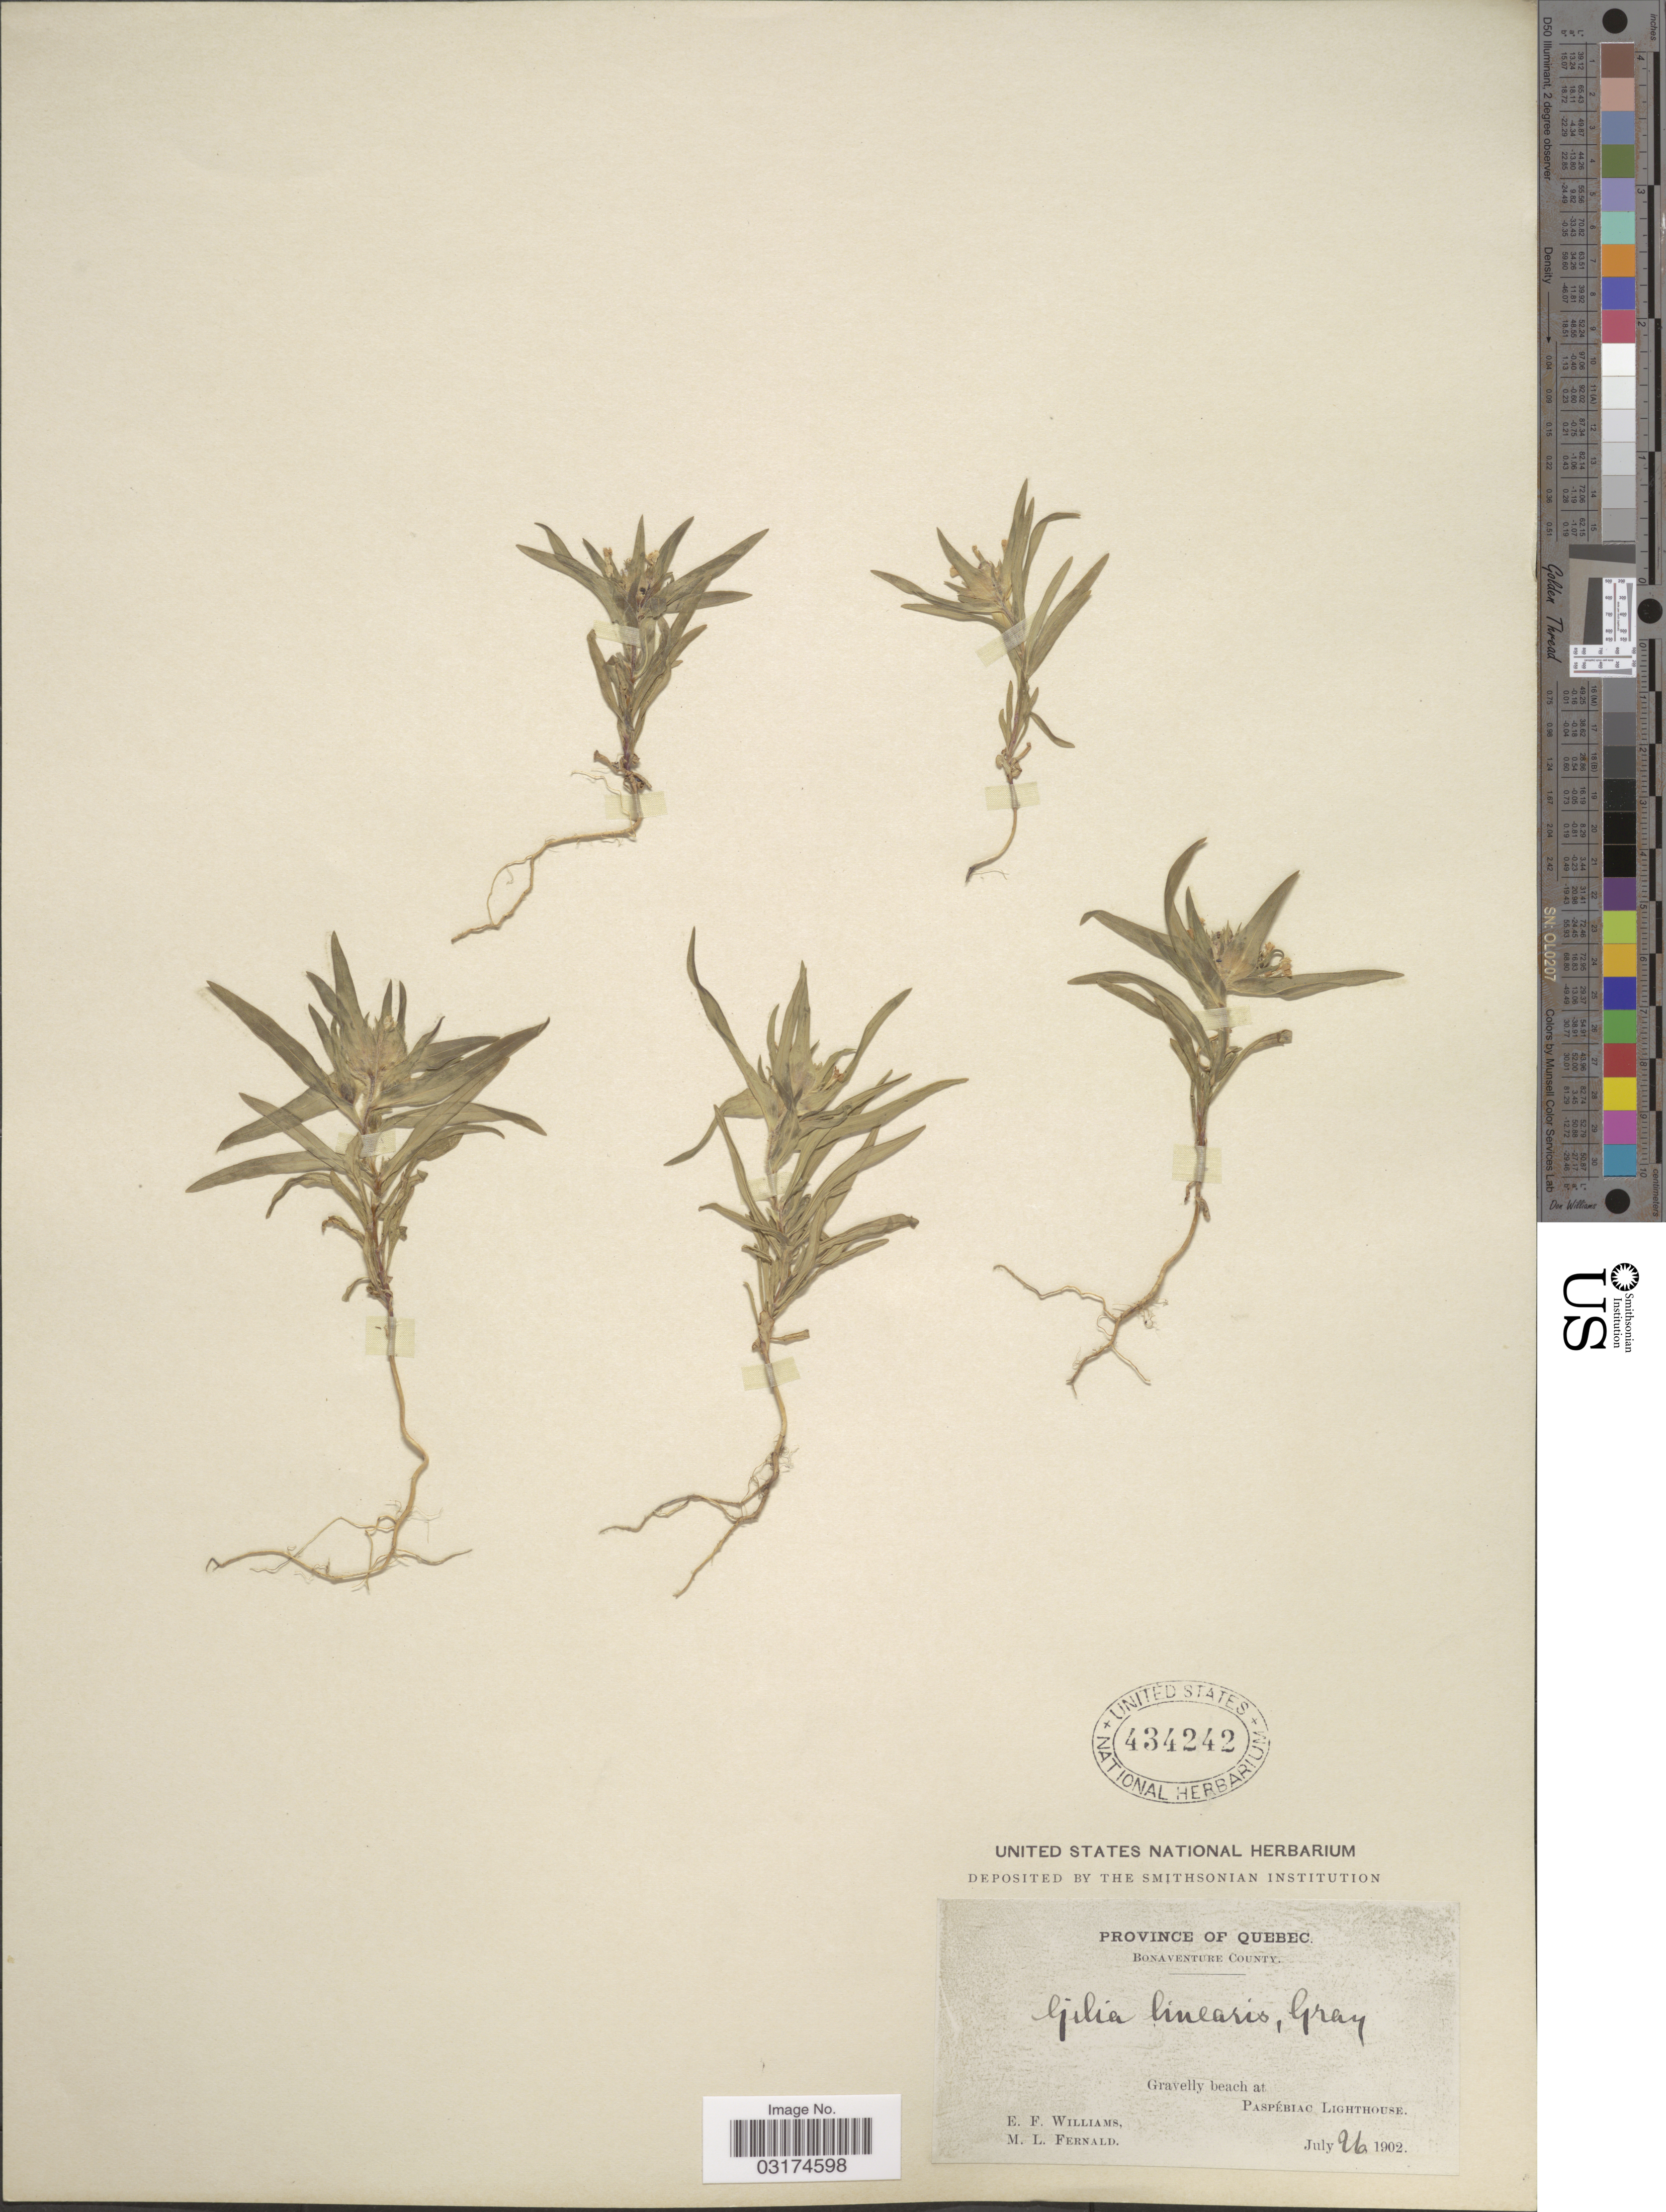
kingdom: Plantae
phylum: Tracheophyta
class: Magnoliopsida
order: Ericales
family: Polemoniaceae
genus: Collomia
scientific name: Collomia linearis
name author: Nutt.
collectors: E. Williams & M. L. Fernald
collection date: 1902-07-26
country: Canada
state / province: Quebec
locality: Gravelly beach at Paspébiac Lichthouse. Bonaventure County.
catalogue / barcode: US 434242